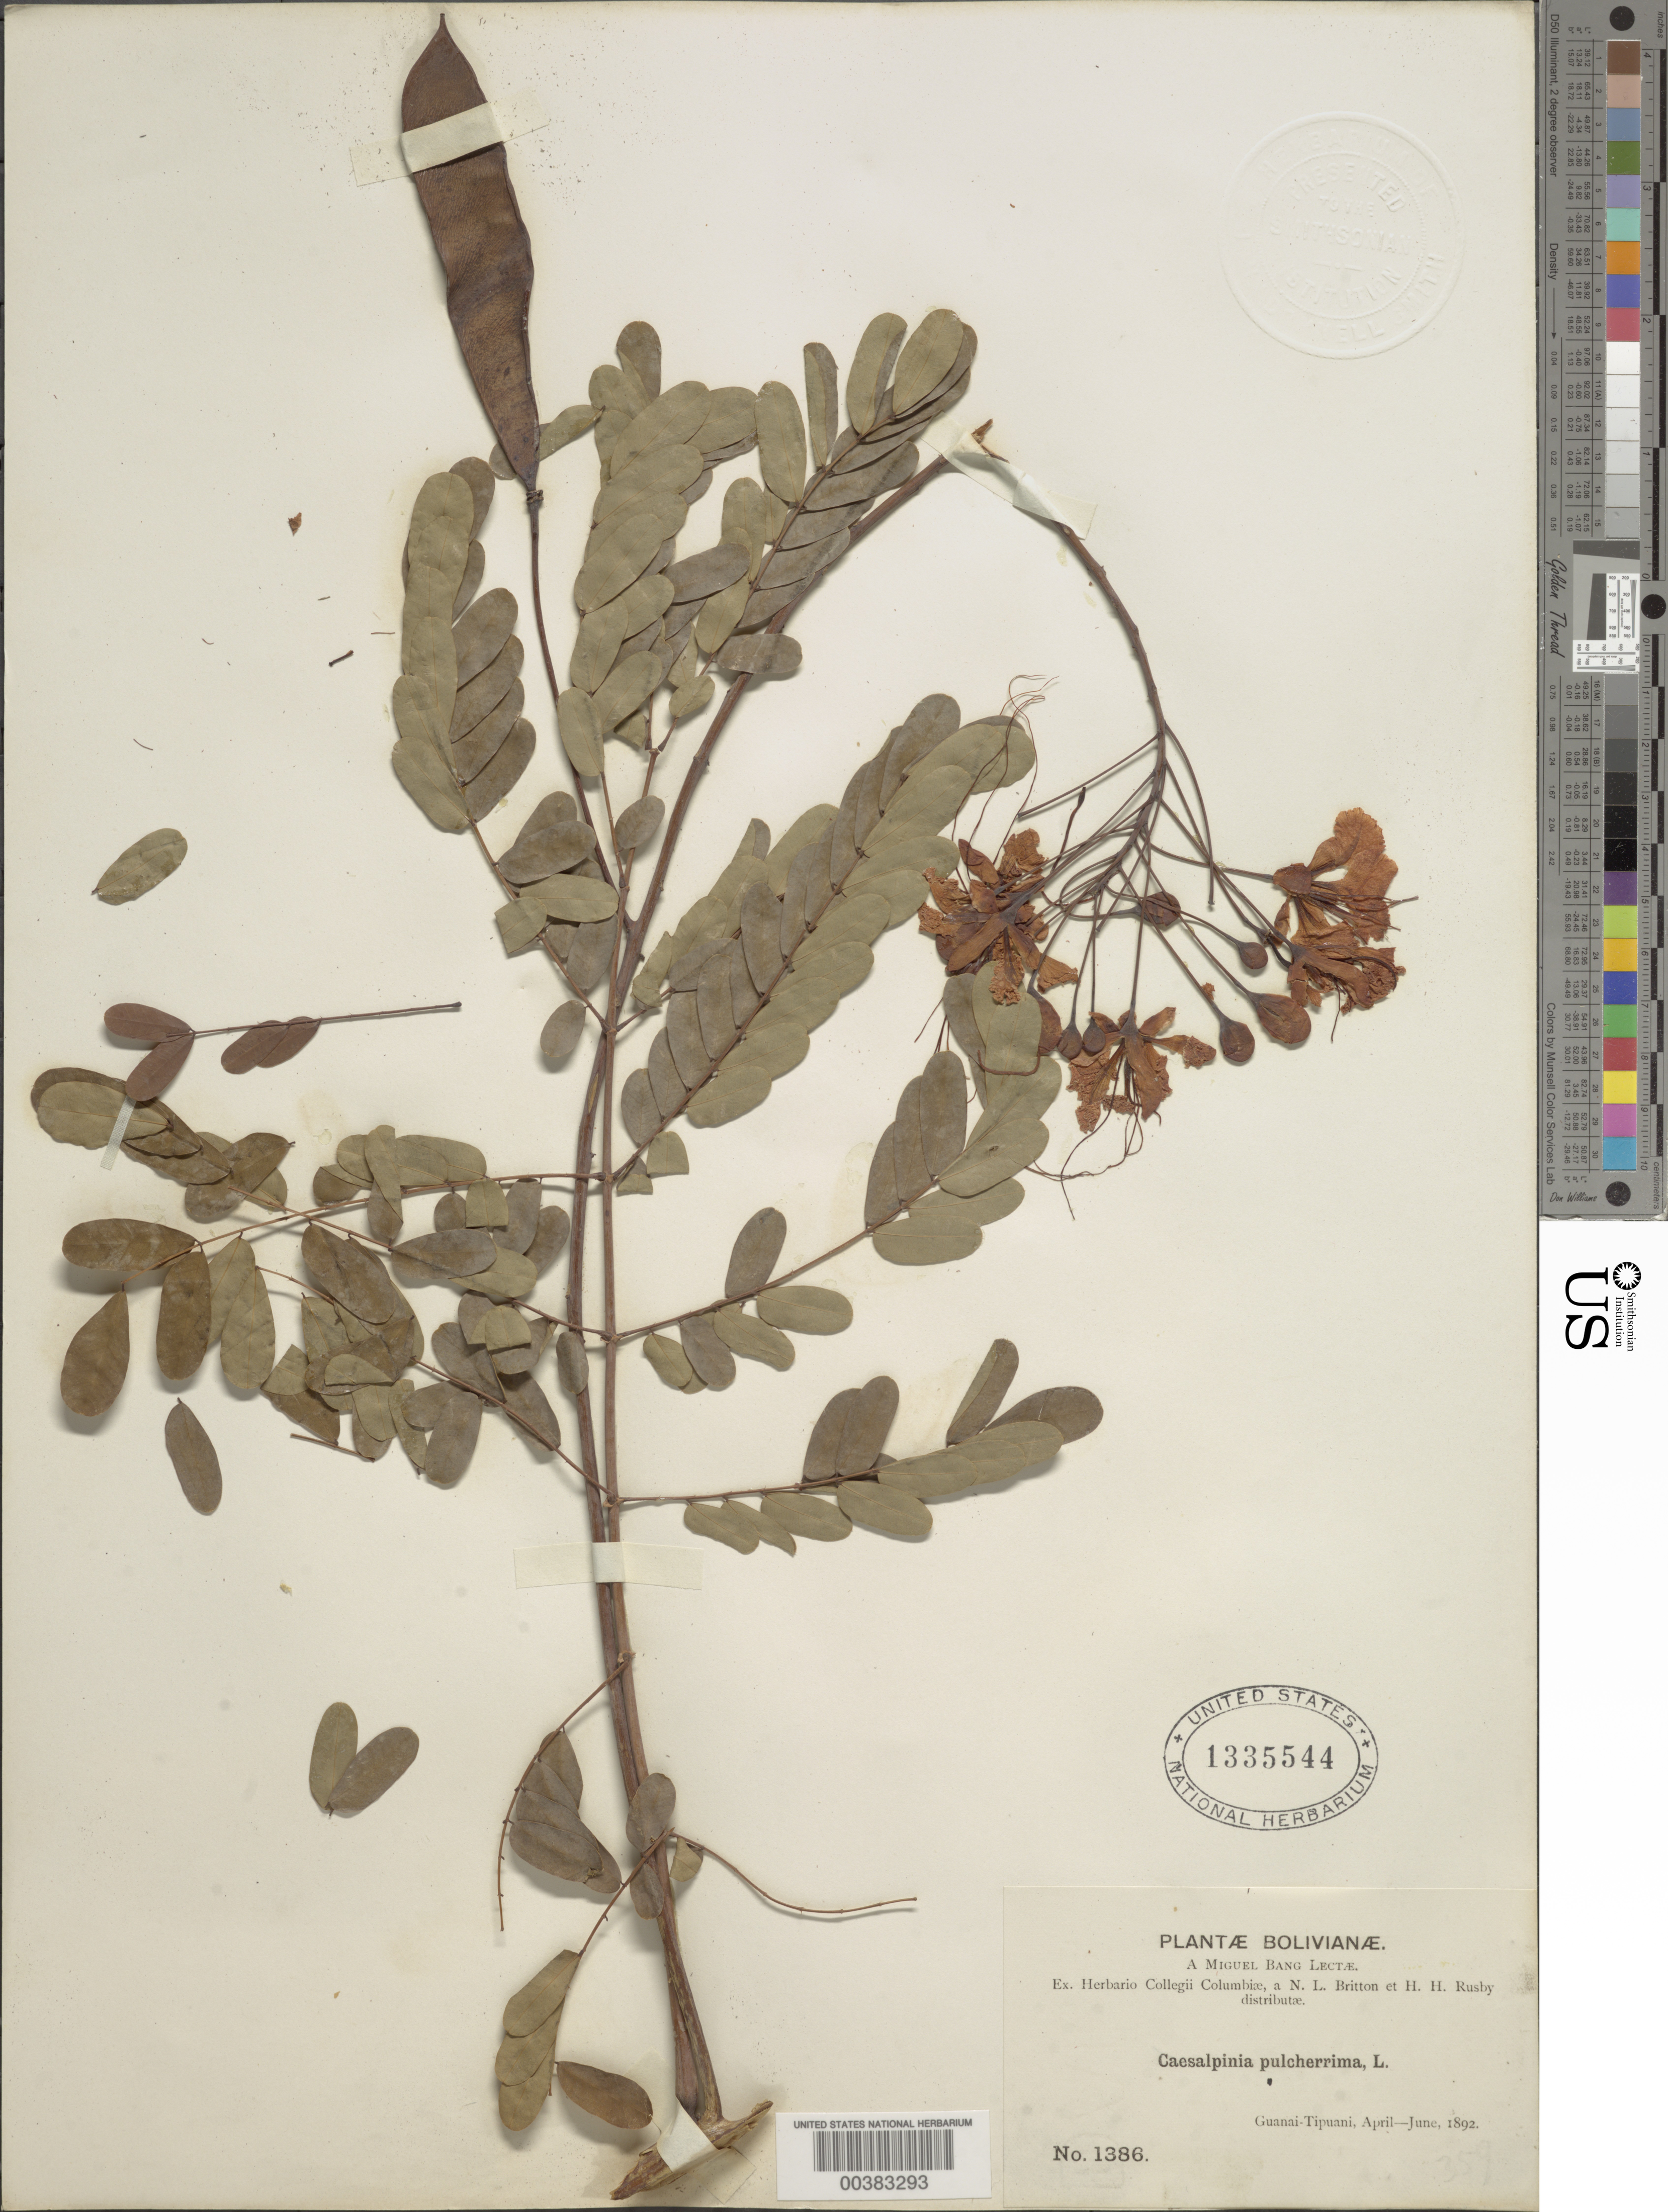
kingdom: Plantae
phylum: Tracheophyta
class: Magnoliopsida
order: Fabales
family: Fabaceae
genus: Caesalpinia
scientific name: Caesalpinia pulcherrima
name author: (L.) Sw.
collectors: M. Bang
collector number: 1386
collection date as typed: Apr 1892 to -- Jun 1892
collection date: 1892-04/1892-06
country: Bolivia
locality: Guanai, Tipuani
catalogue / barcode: US 1335544